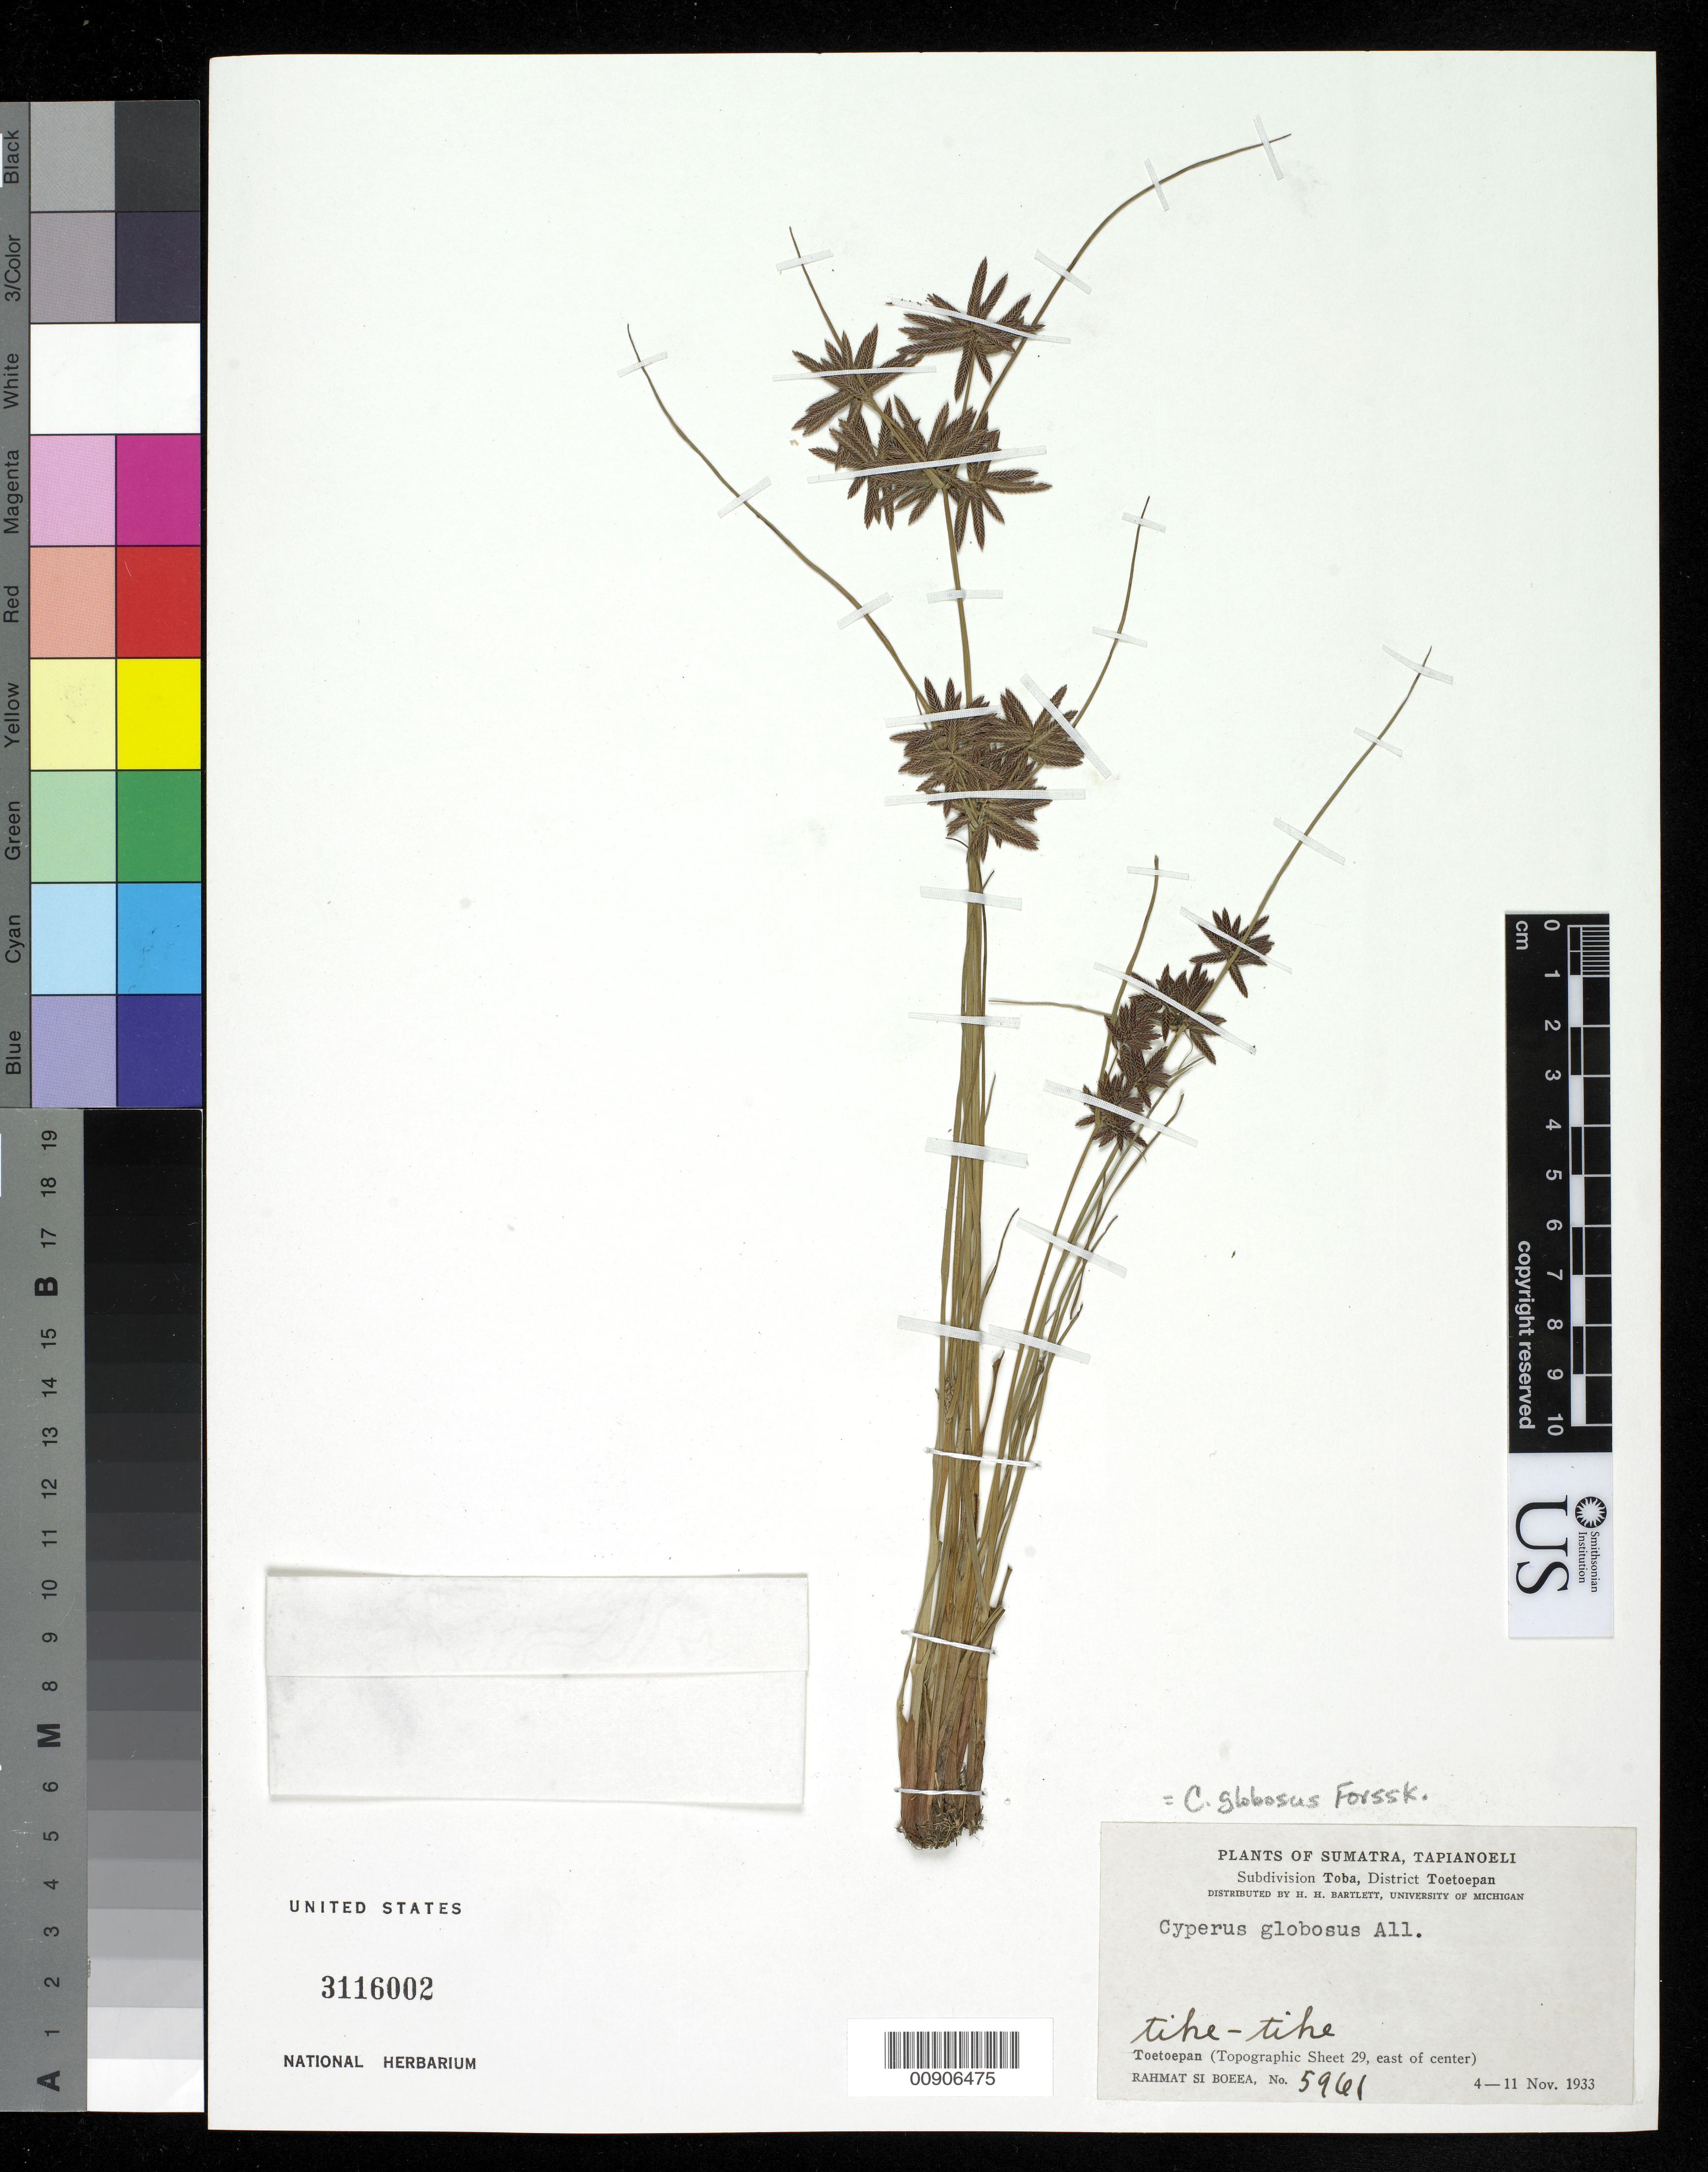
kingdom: Plantae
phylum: Tracheophyta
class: Liliopsida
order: Poales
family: Cyperaceae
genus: Cyperus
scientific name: Cyperus flavidus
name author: Retz.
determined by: Strong, Mark T., (BOT), Smithsonian Institution - National Museum of Natural History (UNITED STATES)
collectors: Rahmat Si Boeea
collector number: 5961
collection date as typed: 04 Nov 1933 to 11 Nov 1933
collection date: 1933-11-04/1933-11-11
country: Indonesia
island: Sumatra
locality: Subdivision Toba, District Toetoepan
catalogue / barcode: US 3116002